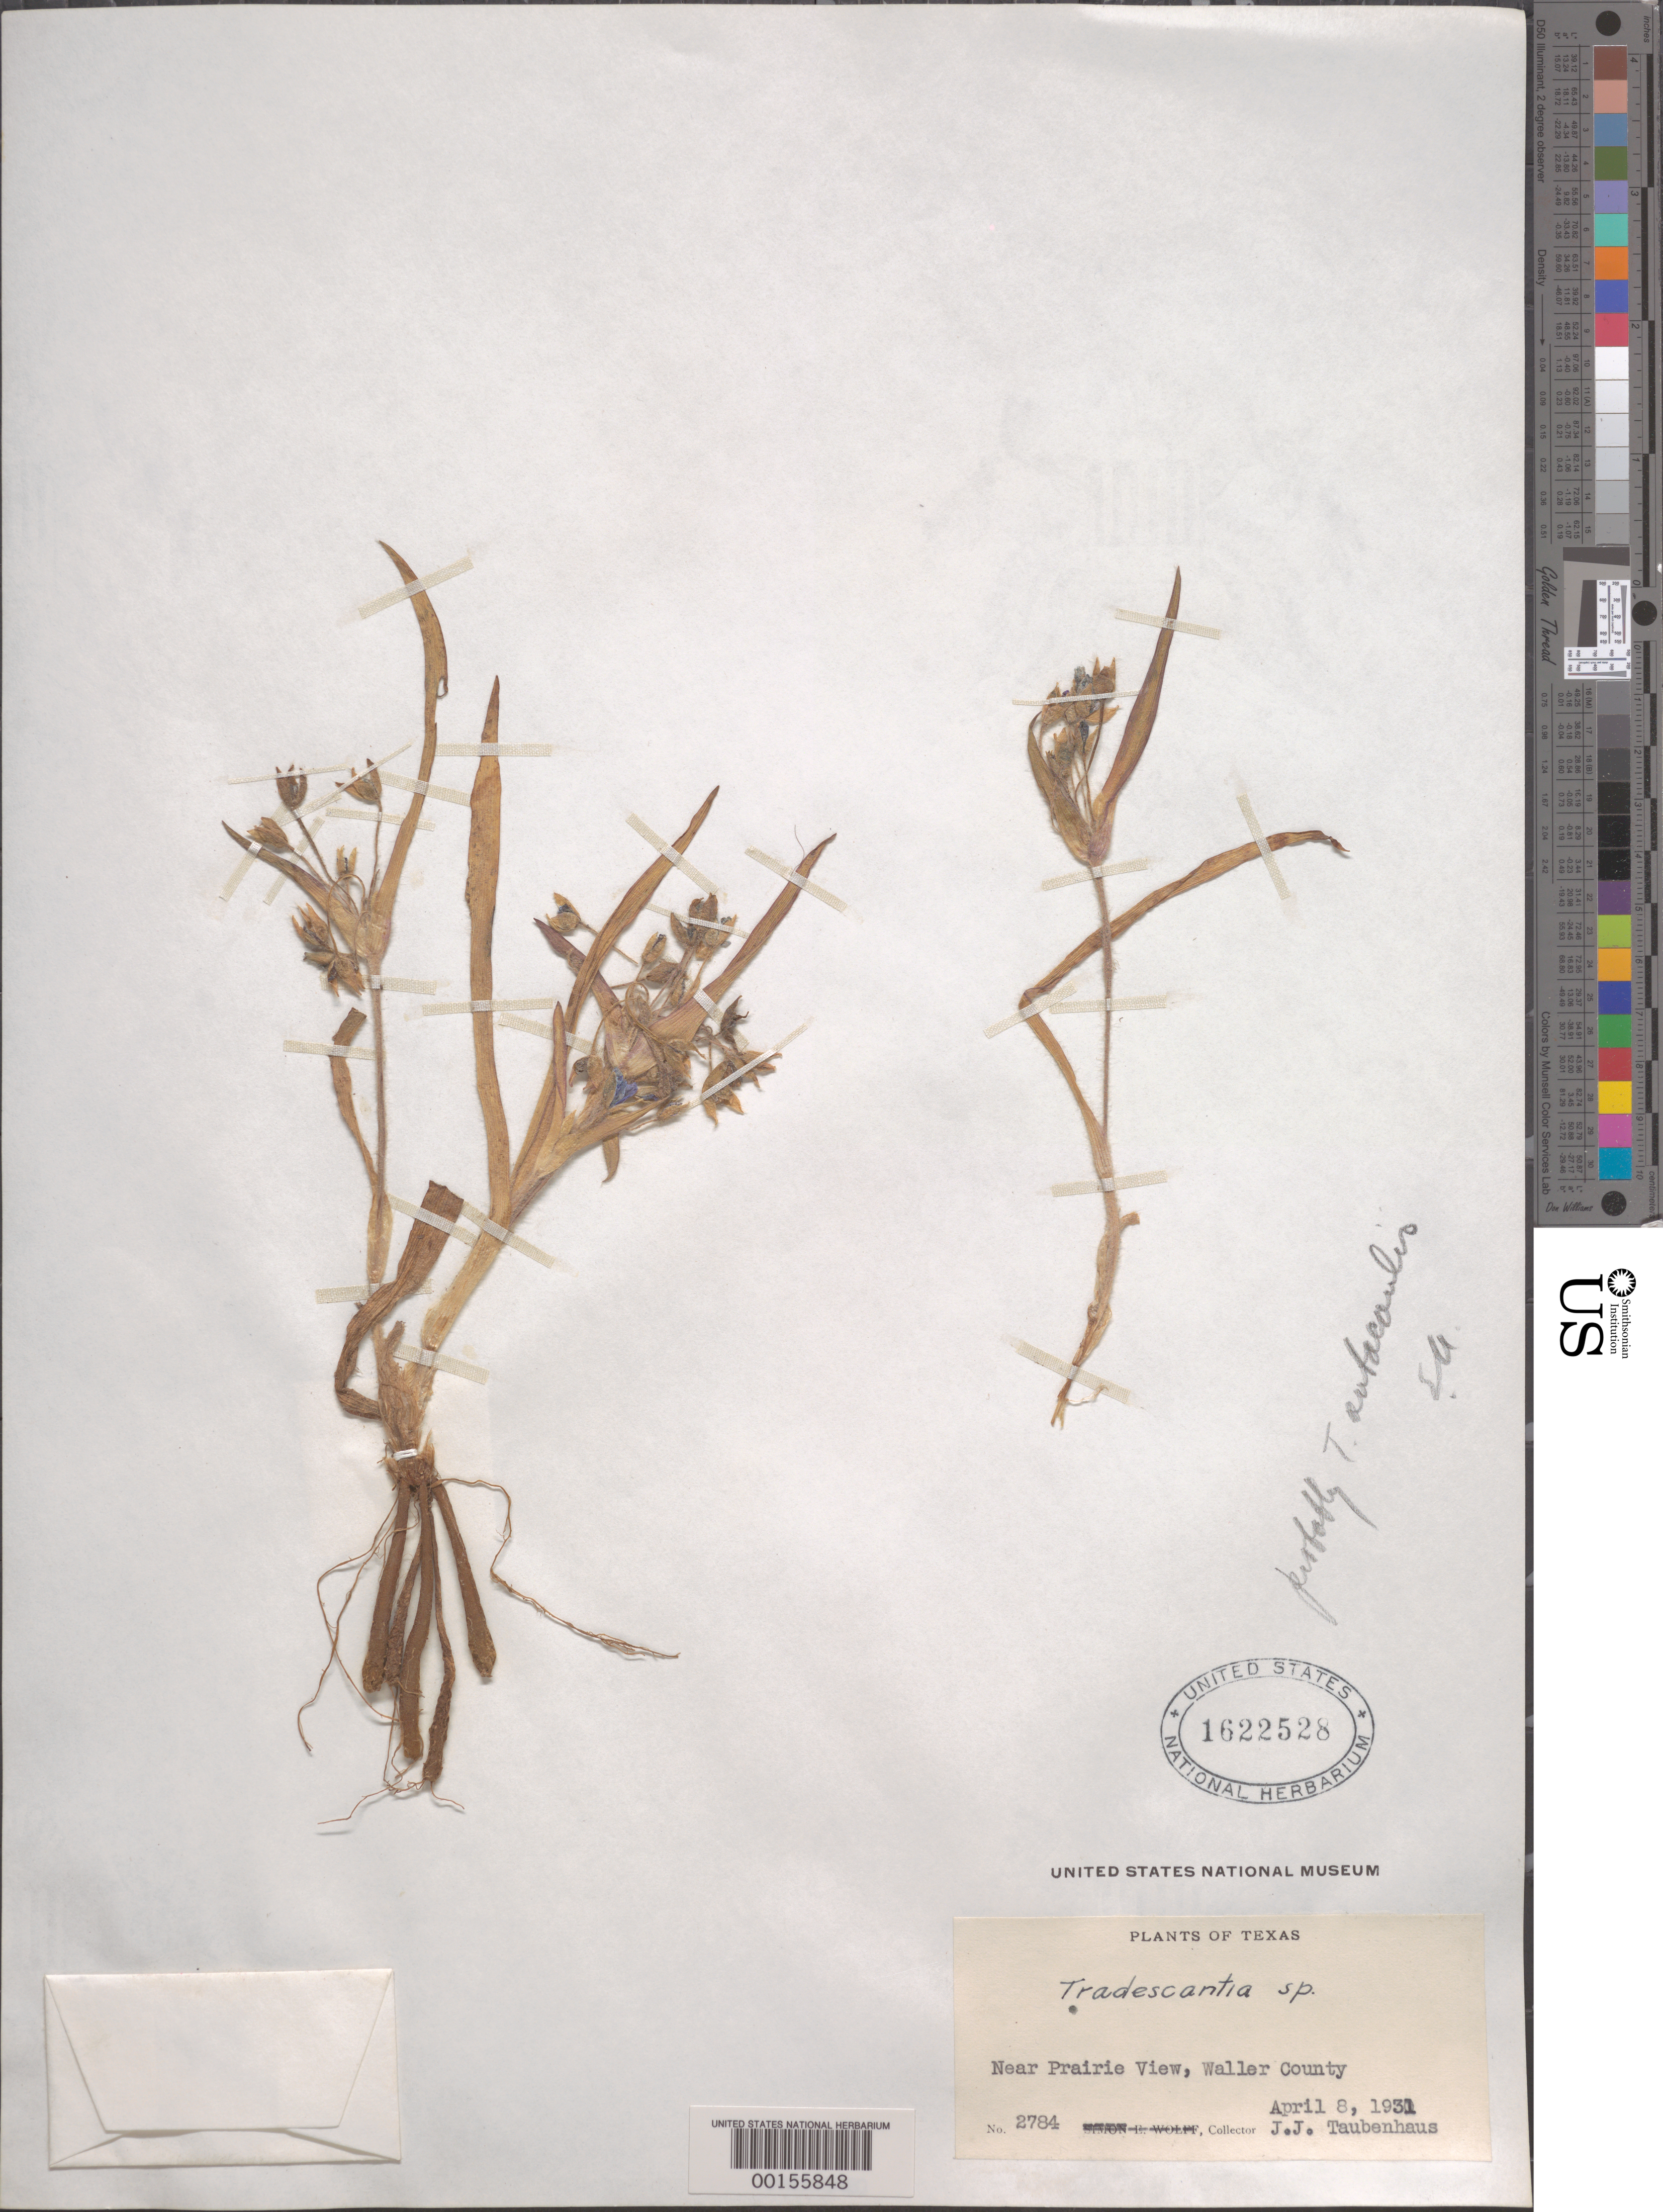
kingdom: Plantae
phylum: Tracheophyta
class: Liliopsida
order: Commelinales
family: Commelinaceae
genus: Tradescantia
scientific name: Tradescantia subacaulis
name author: Bush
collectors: J. Taubenhaus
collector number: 2784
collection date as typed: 08 Apr 1931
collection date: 1931-04-08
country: United States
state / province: Texas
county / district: Waller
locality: Near prairie view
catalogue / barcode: US 1622528